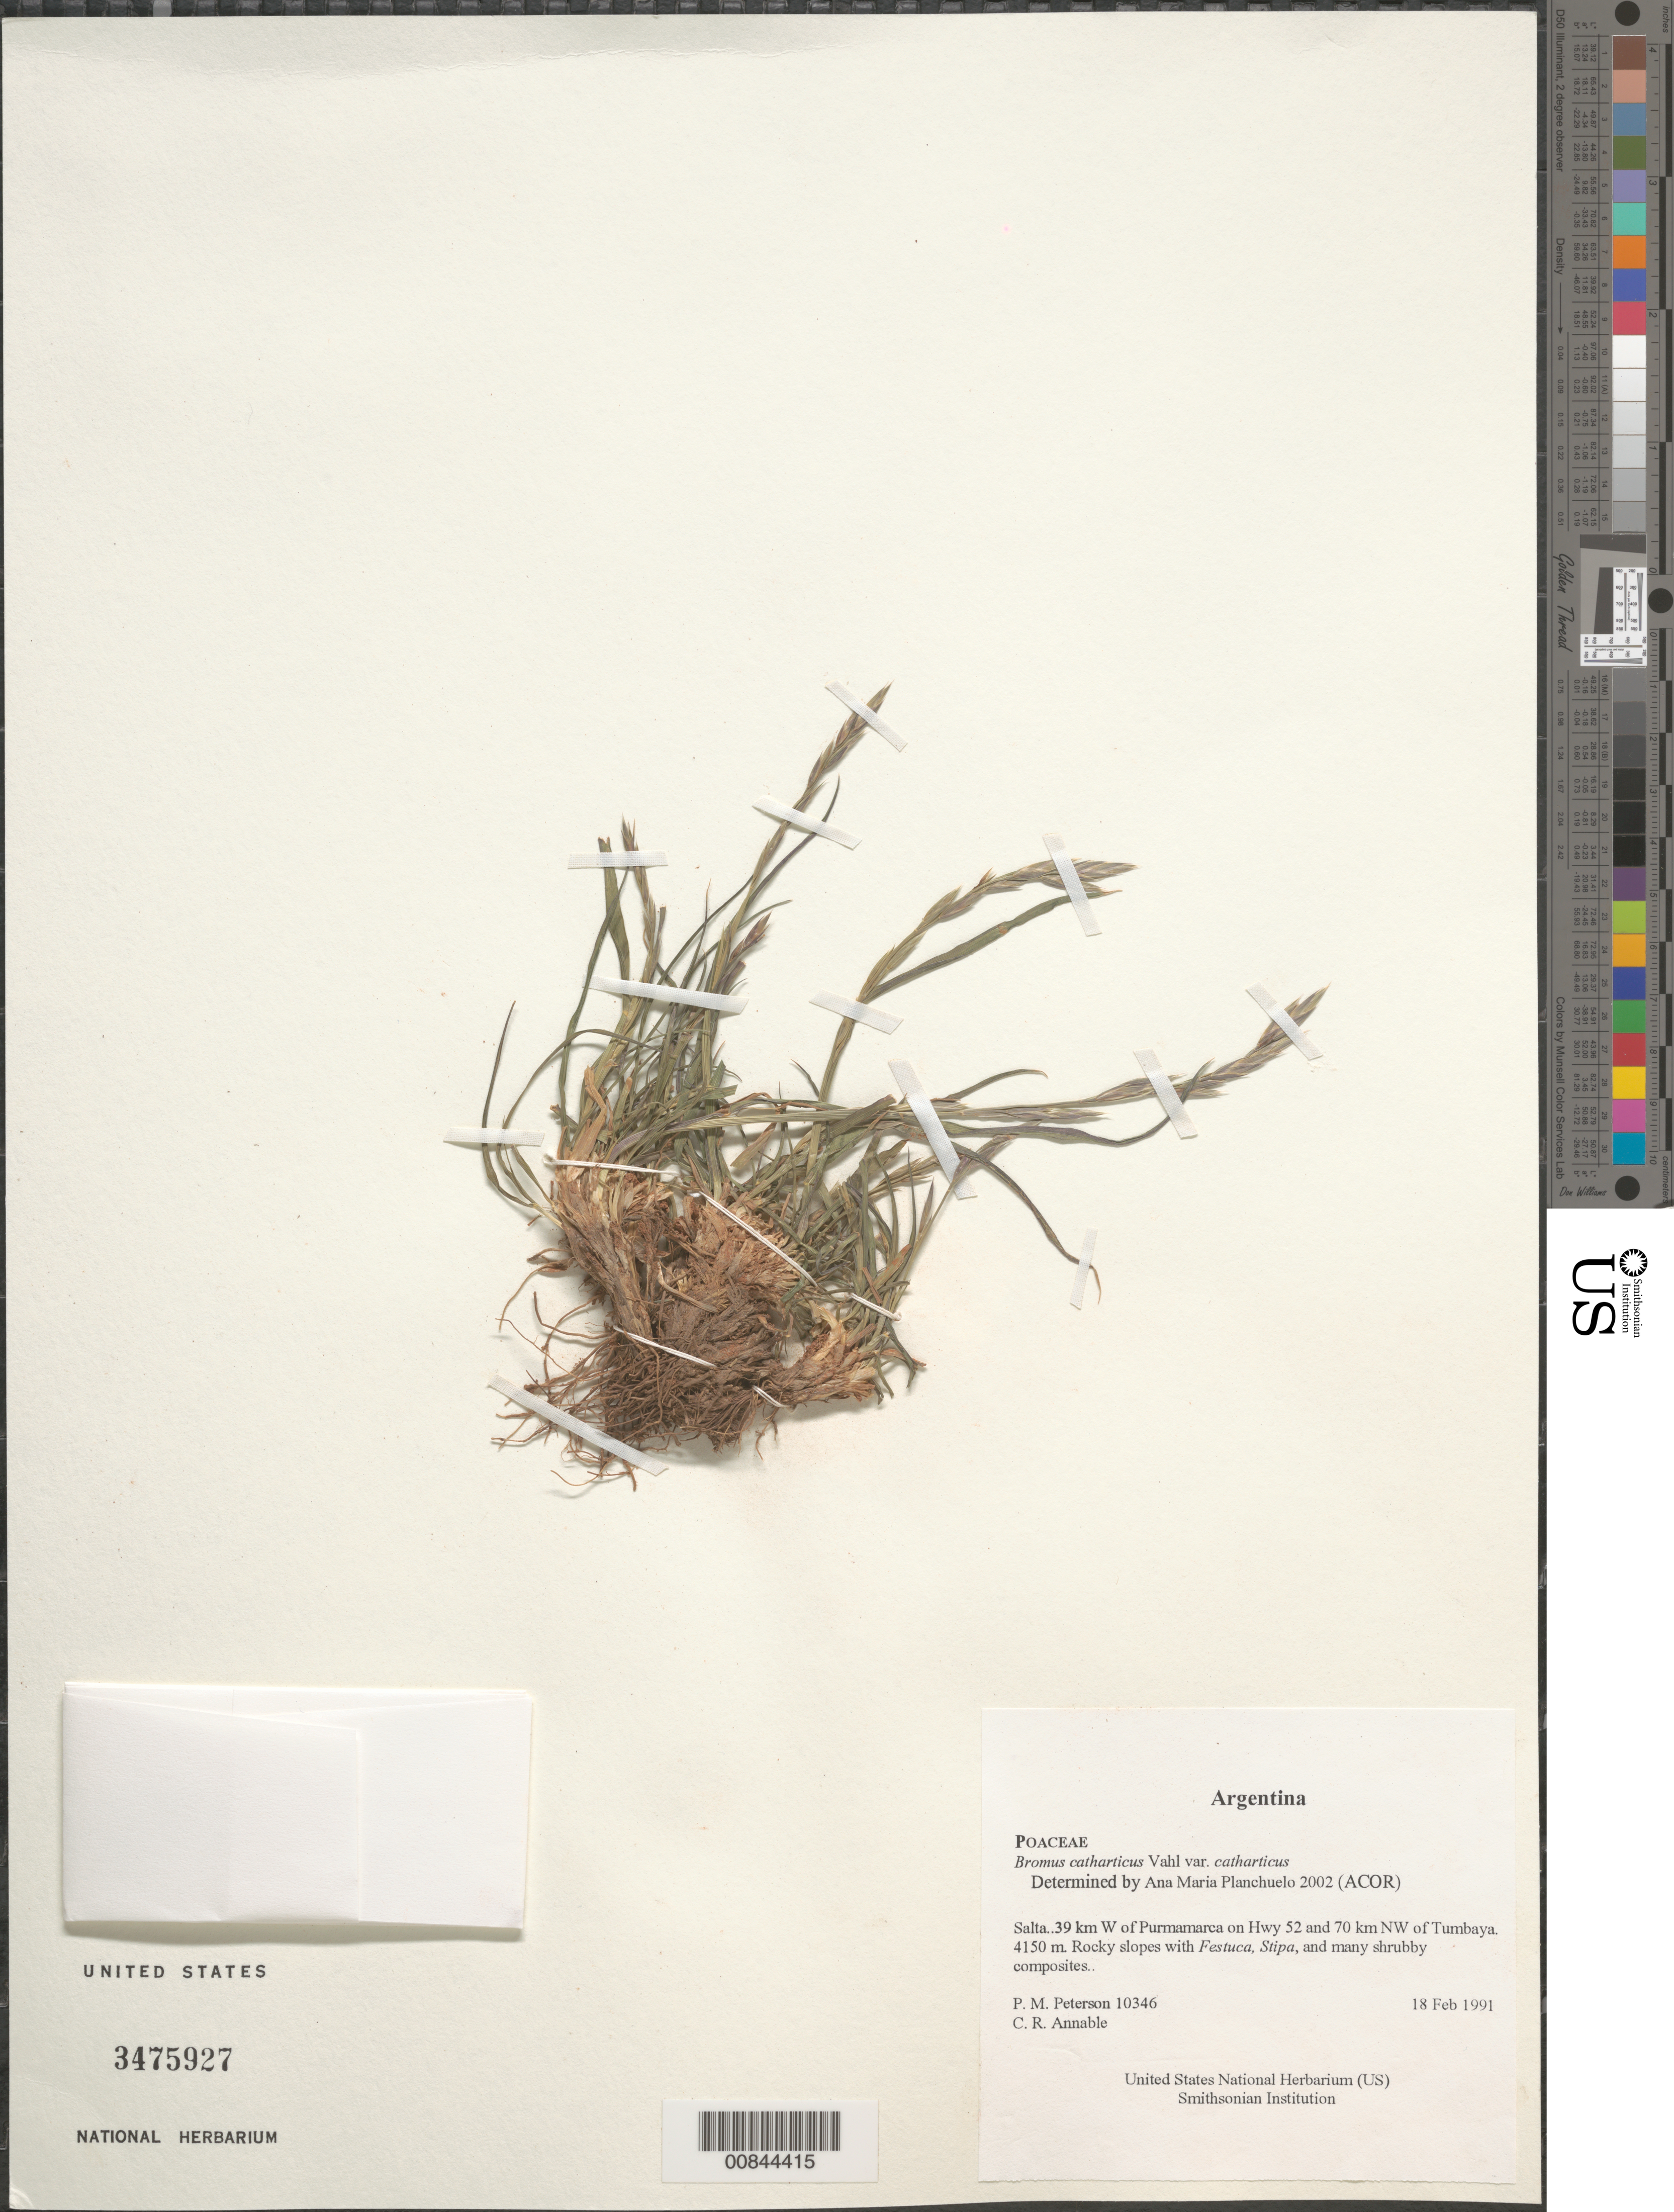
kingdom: Plantae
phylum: Tracheophyta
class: Liliopsida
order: Poales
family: Poaceae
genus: Bromus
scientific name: Bromus catharticus var. catharticus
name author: Vahl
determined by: Planchuelo, A. M.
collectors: P. M. Peterson & C. R. Annable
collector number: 10346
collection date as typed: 18 Feb 1991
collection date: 1991-02-18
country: Argentina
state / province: Salta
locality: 39 km W of Purmamarca on Hwy 52 and 70 km NW of Tumbaya.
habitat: Rocky slopes with Festuca, Stipa, and many shruby composites.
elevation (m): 4150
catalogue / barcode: US 3475927